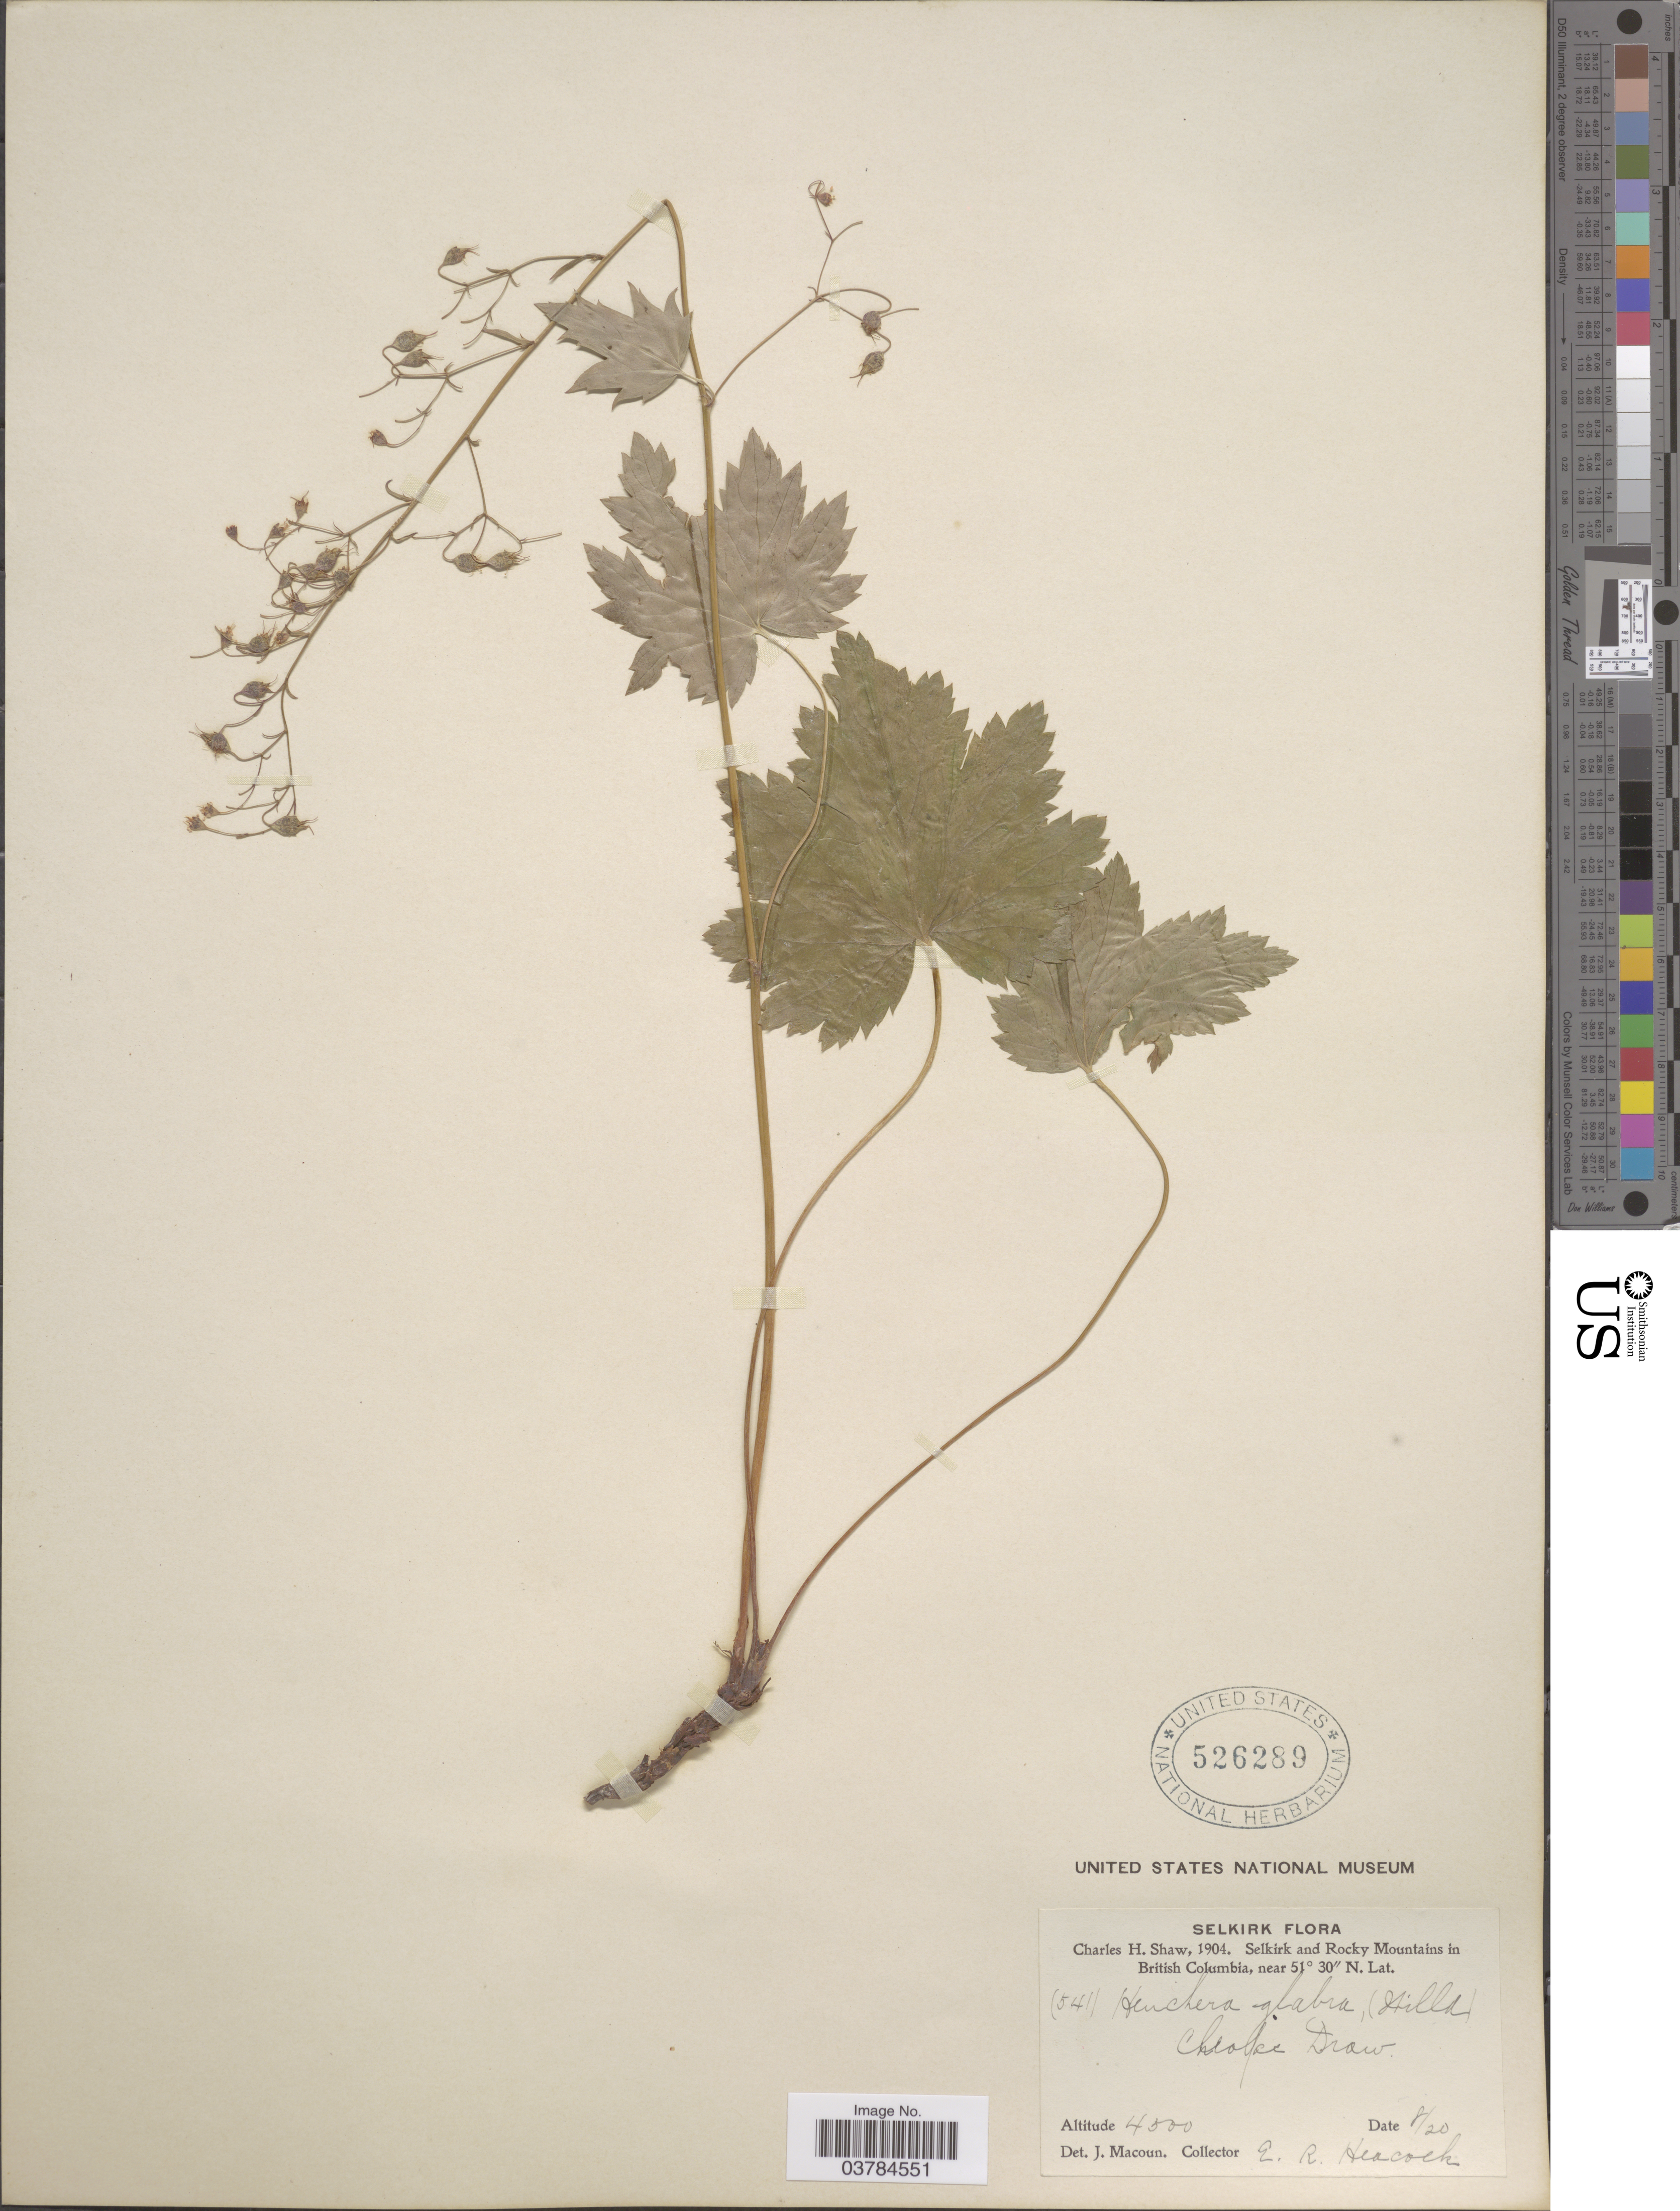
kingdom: Plantae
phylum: Tracheophyta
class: Magnoliopsida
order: Saxifragales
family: Saxifragaceae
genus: Heuchera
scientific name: Heuchera glabra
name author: Willd. ex Roem. & Schult.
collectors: E. Heacock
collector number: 541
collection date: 1904-08-20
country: Canada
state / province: British Columbia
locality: Selkirk. Selkirk and Rocky Mountains in British Columbia. Cheops Draw.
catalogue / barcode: US 526289